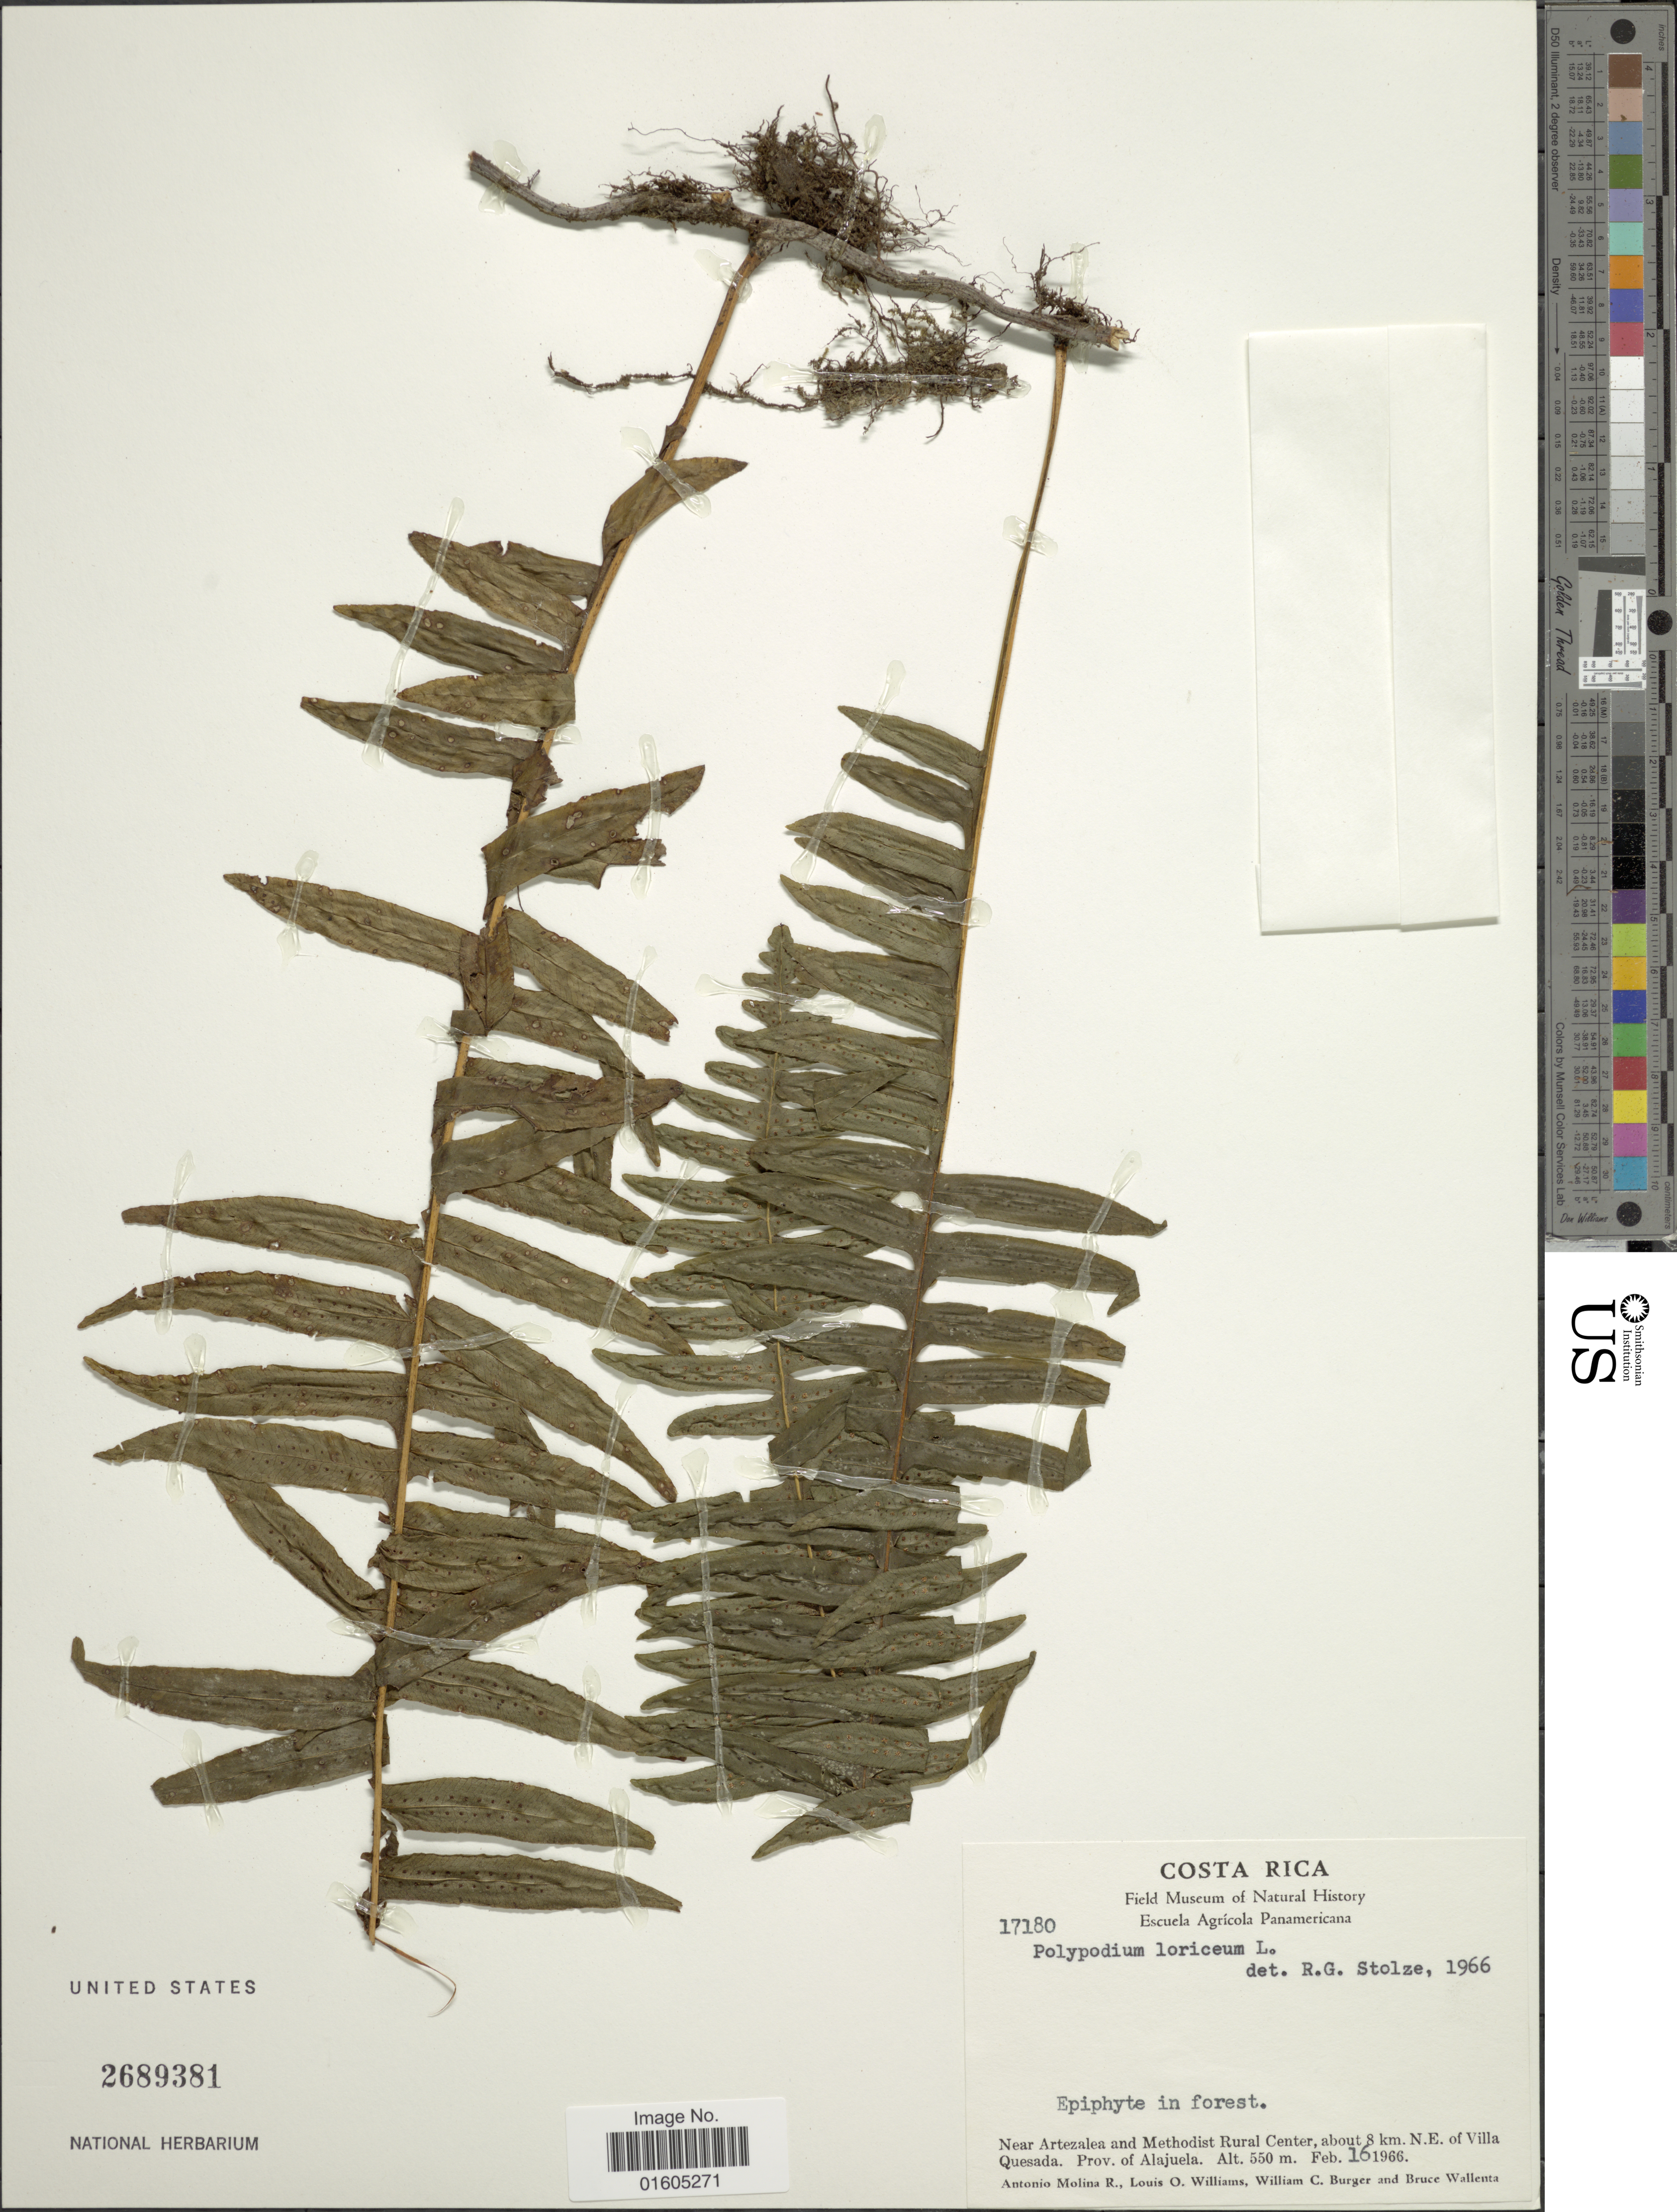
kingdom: Plantae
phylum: Tracheophyta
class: Polypodiopsida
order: Polypodiales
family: Polypodiaceae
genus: Serpocaulon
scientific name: Serpocaulon loriceum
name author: (L.) A.R. Sm.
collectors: A. Molina R., L. O. Williams, W. Burger & B. Wallenta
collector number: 17180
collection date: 1966-02-16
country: Costa Rica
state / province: Alajuela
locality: Costa Rica. Near Artezalea and Methodist Rural Center, about 8 km. N.E. of Villa Quesada. Prov. of Alajuela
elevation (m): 550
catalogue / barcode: US 2689381